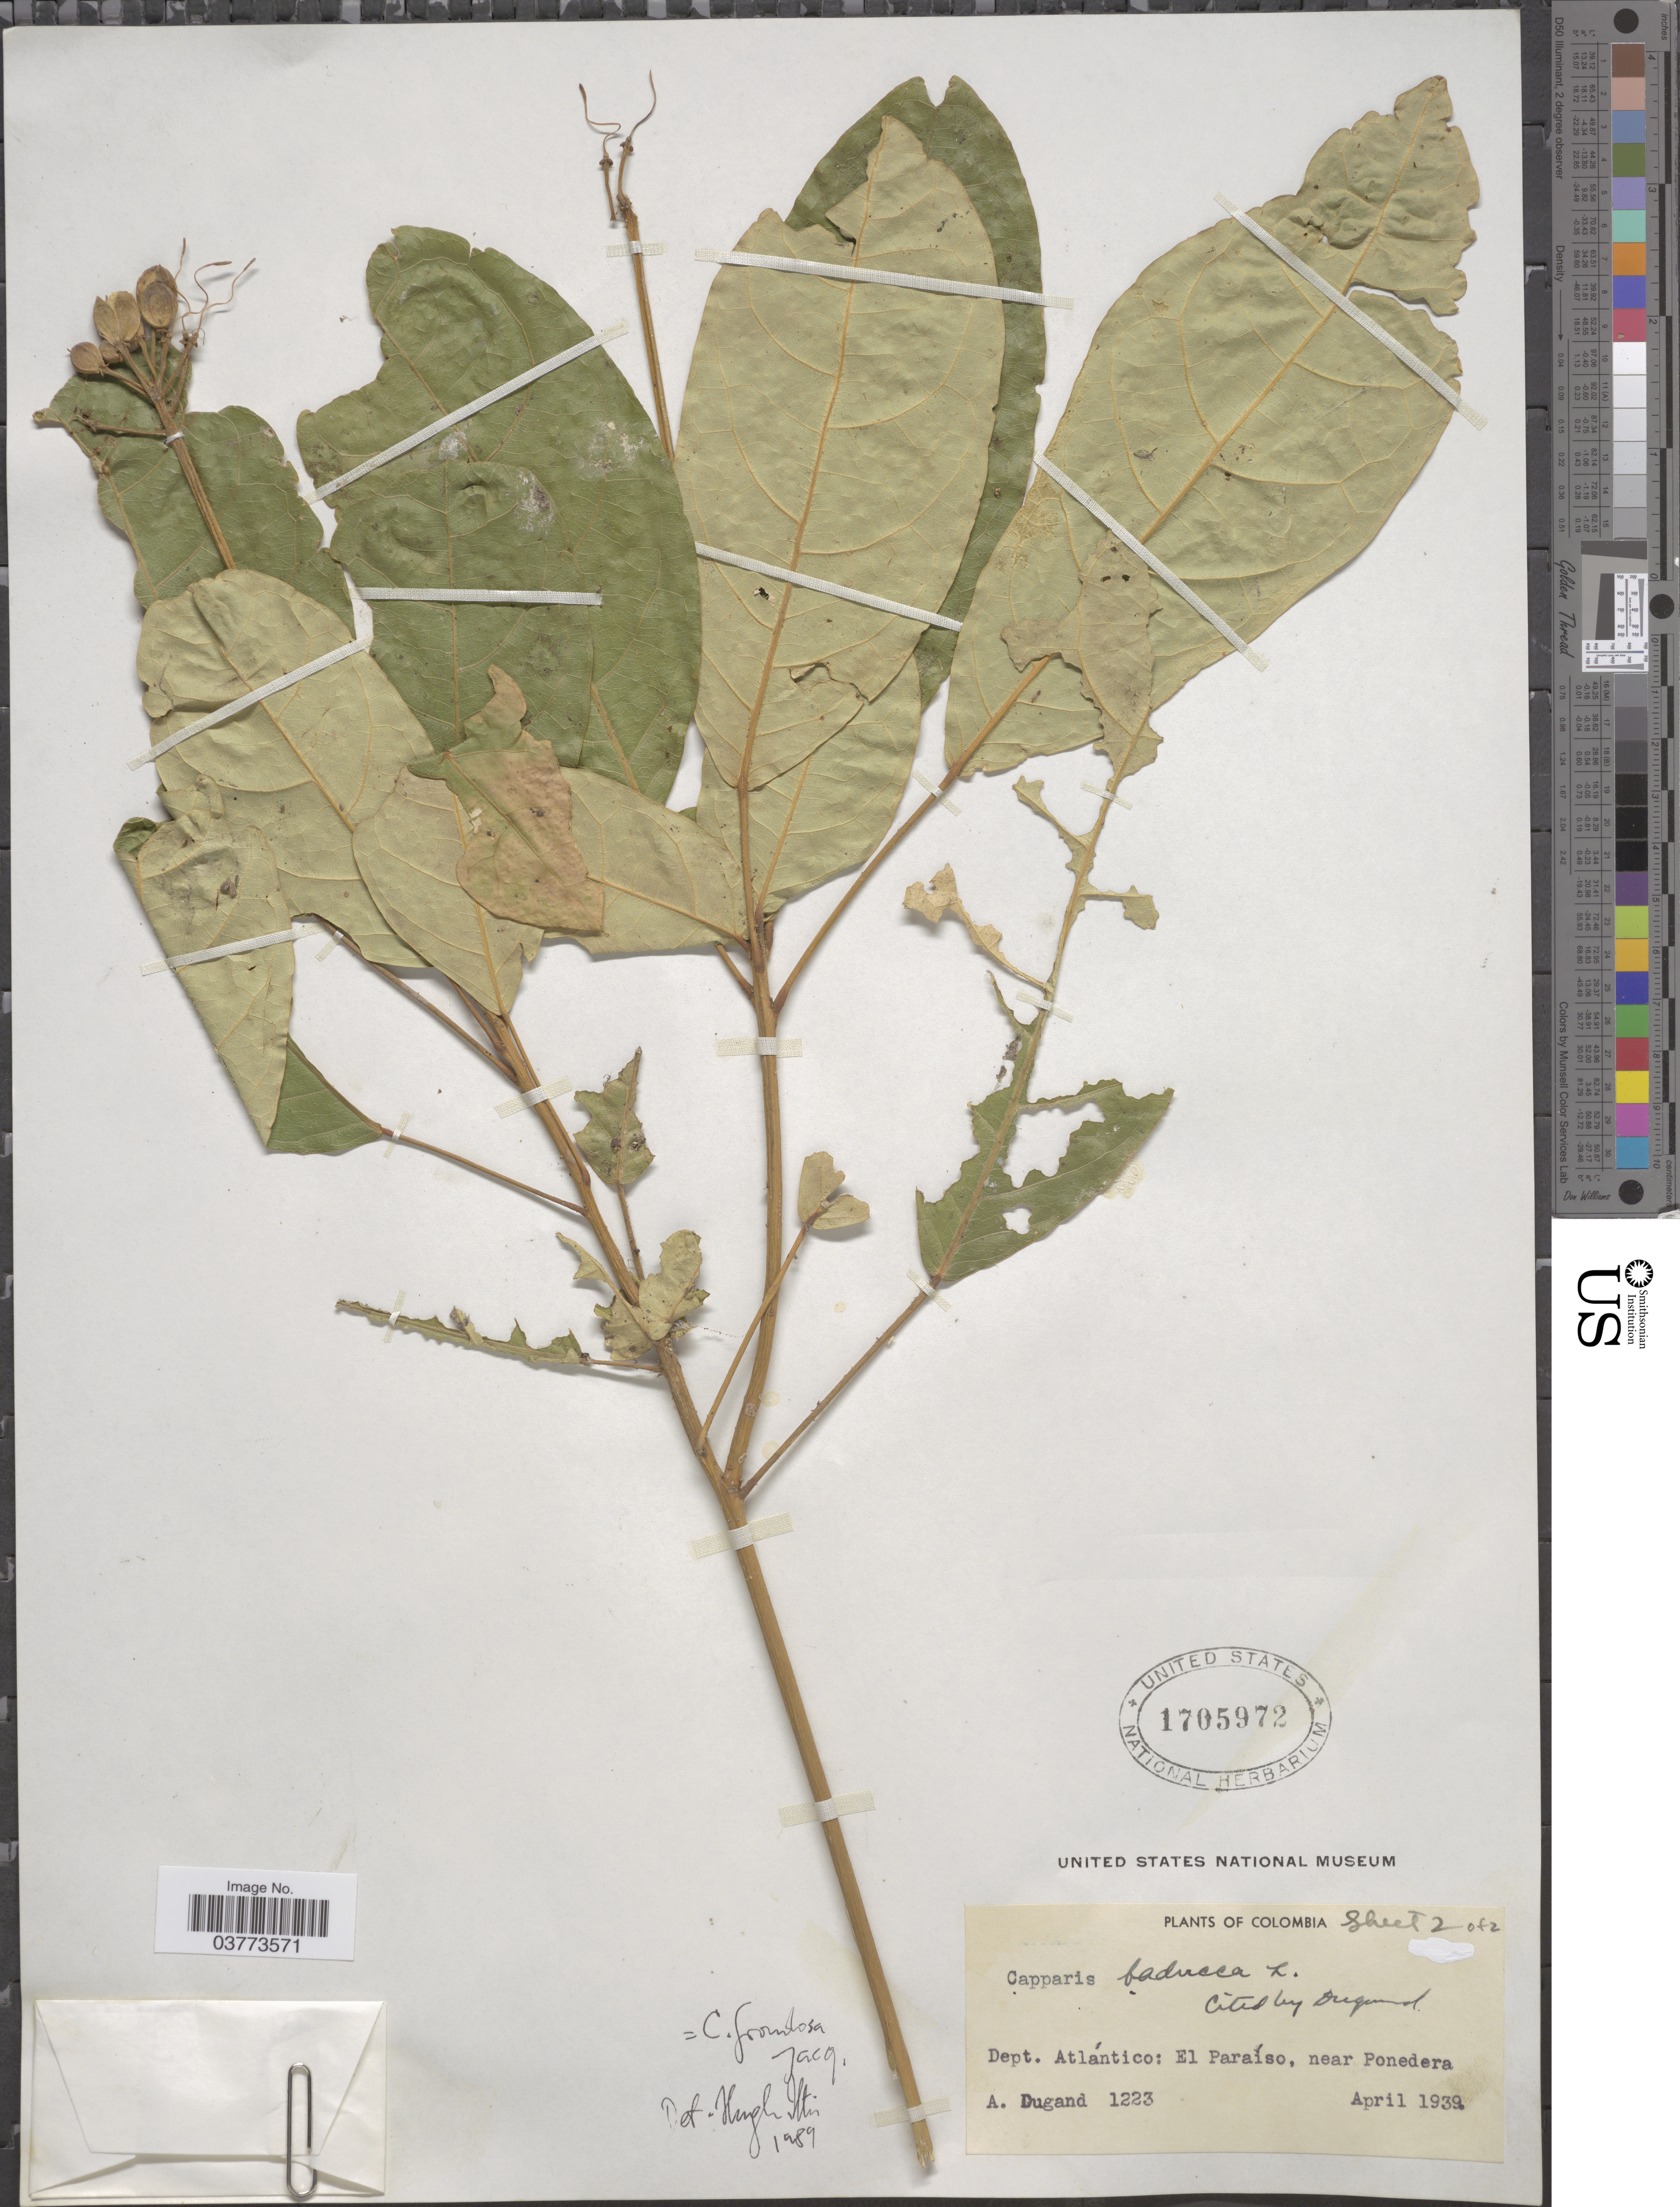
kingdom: Plantae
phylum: Tracheophyta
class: Magnoliopsida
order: Brassicales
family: Capparaceae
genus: Capparidastrum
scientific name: Capparidastrum frondosum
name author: (Jacq.) Cornejo & Iltis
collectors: A. Dugand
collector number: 1223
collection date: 1939-04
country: Colombia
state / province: Atlántico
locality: Dept. Atlántico: El Paraíso, near Ponedera.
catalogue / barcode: US 1705972